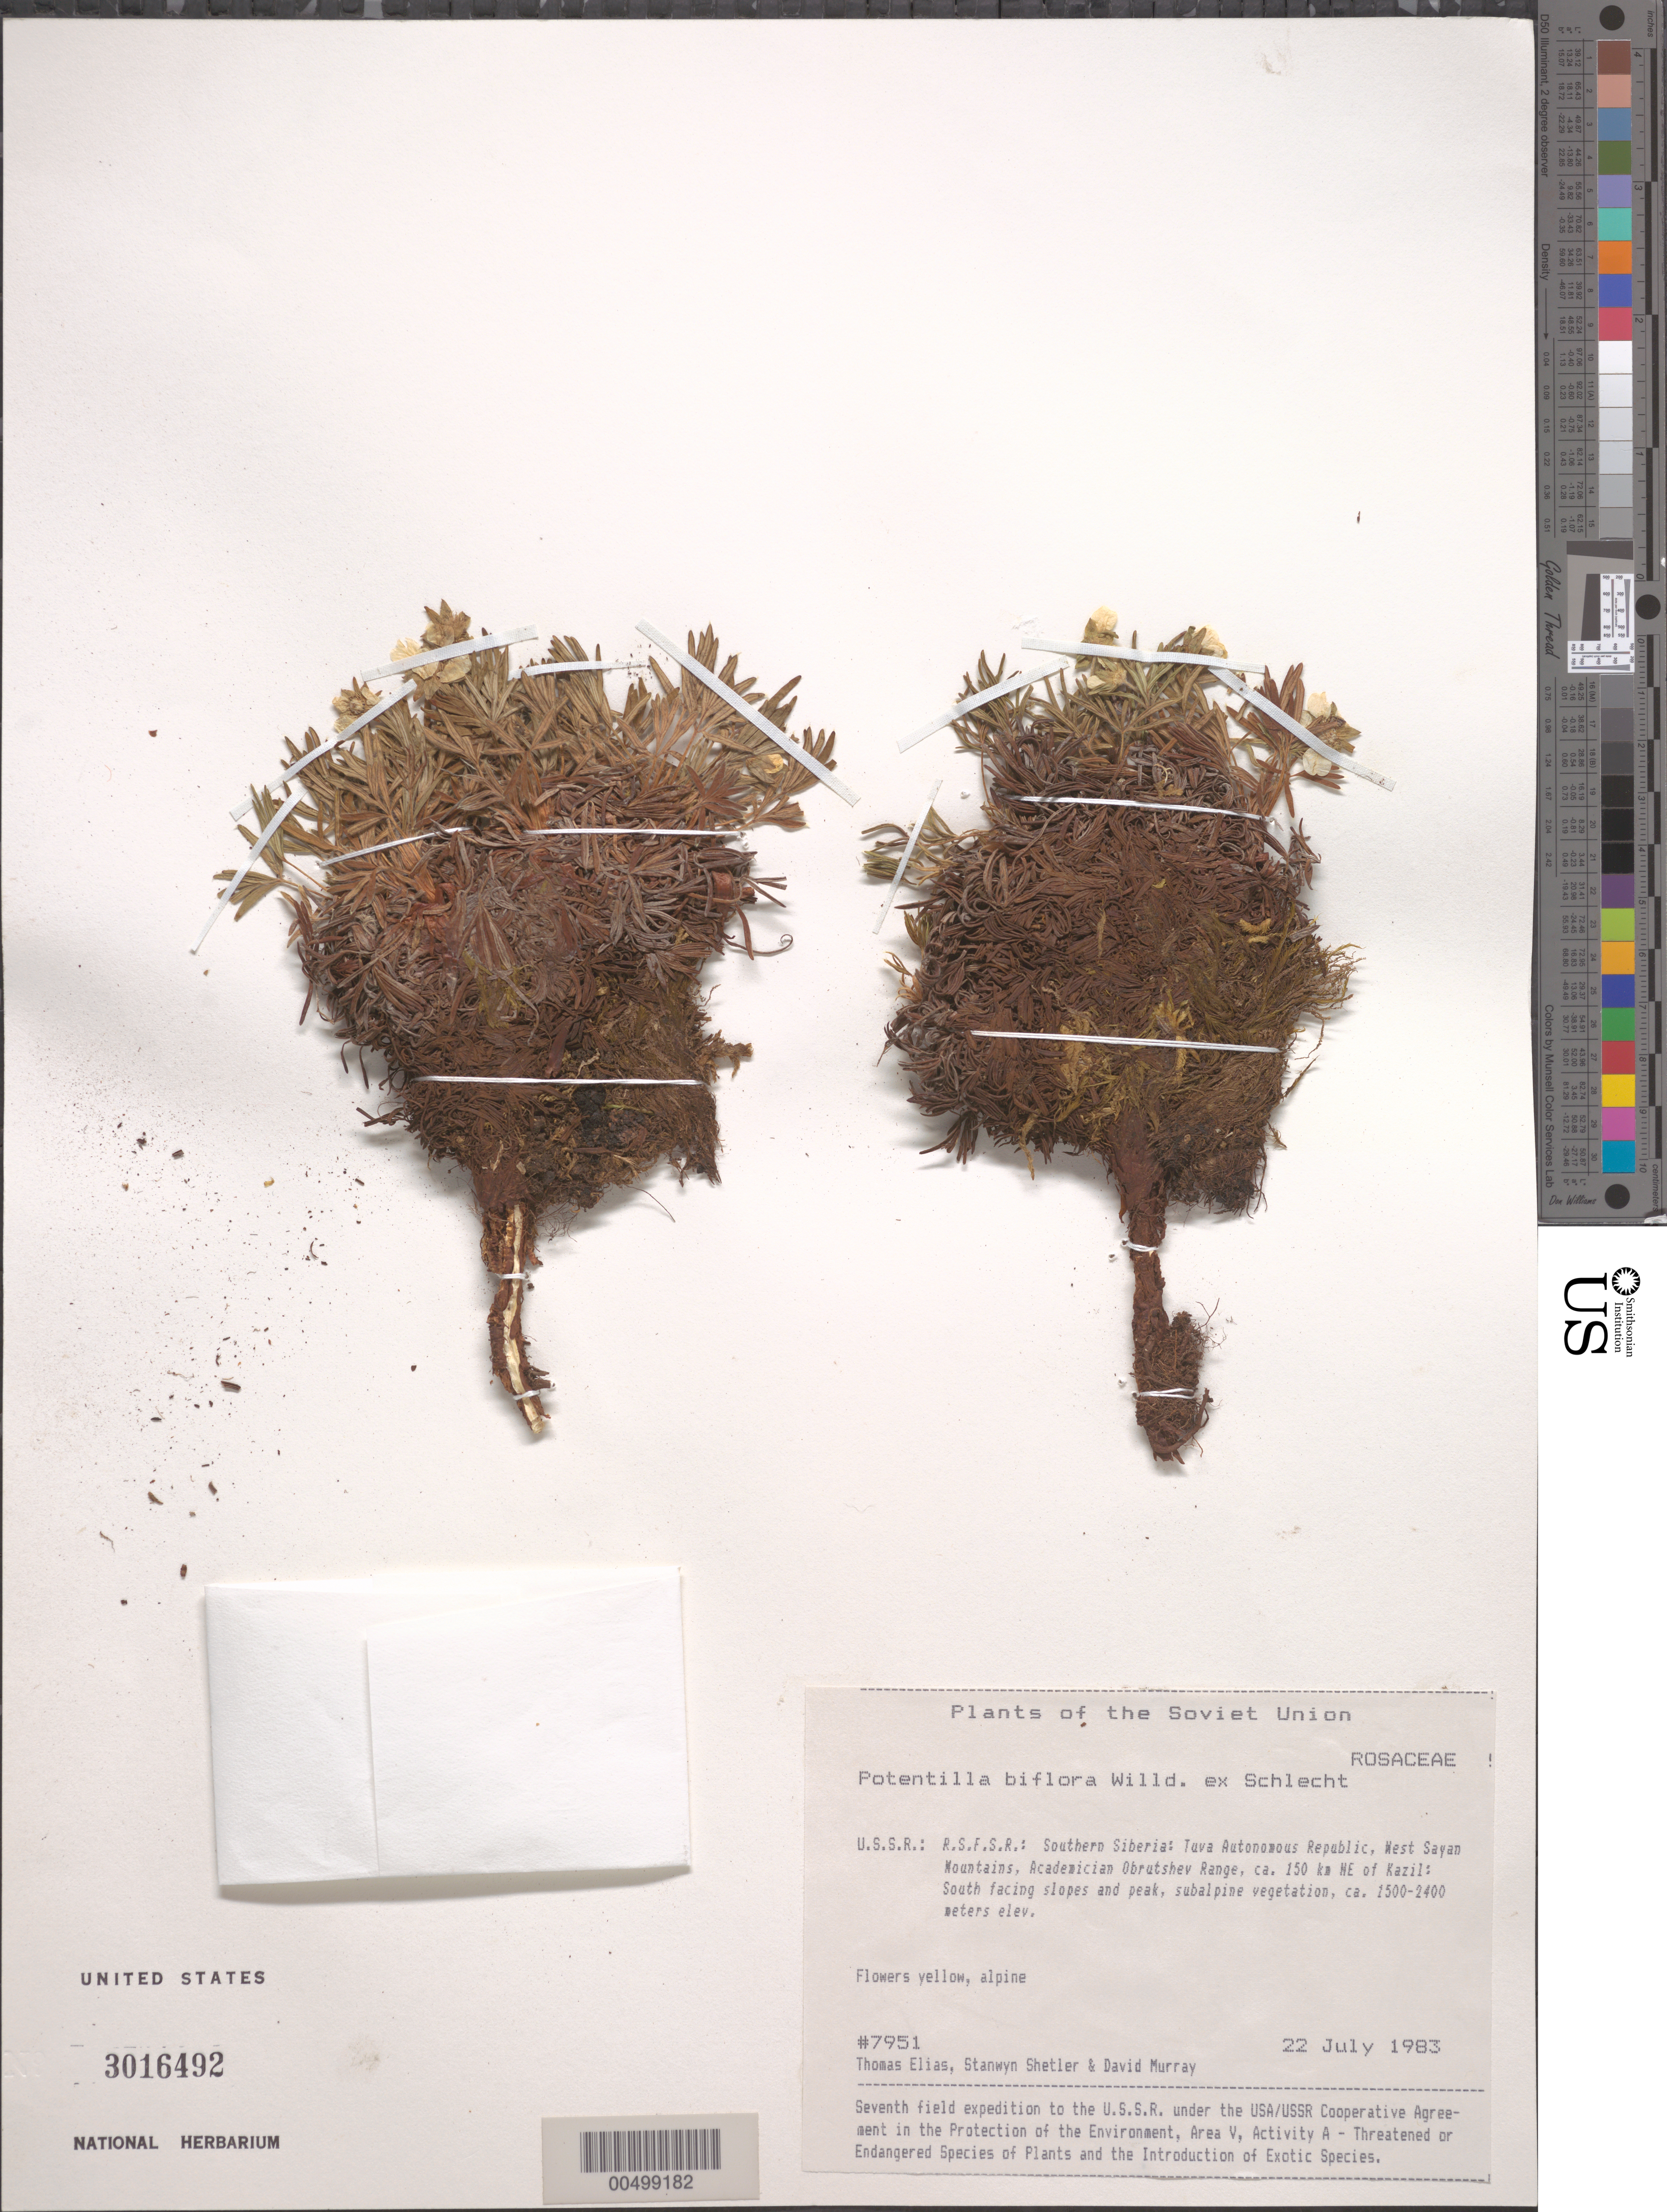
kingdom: Plantae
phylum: Tracheophyta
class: Magnoliopsida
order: Rosales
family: Rosaceae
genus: Potentilla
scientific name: Potentilla biflora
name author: Willd. ex Schltdl.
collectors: T. Elias, S. Shetler & D. F. Murray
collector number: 7951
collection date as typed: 22 Jul 1983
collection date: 1983-07-22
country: Russian Federation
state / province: Tuva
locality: West Sayan Mountains, Academician Obrutshev Range, ca. 150 km NE of Kazil [Kyzyl]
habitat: south-facing slopes and peak, subalpine vegetation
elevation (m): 1500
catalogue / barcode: US 3016492